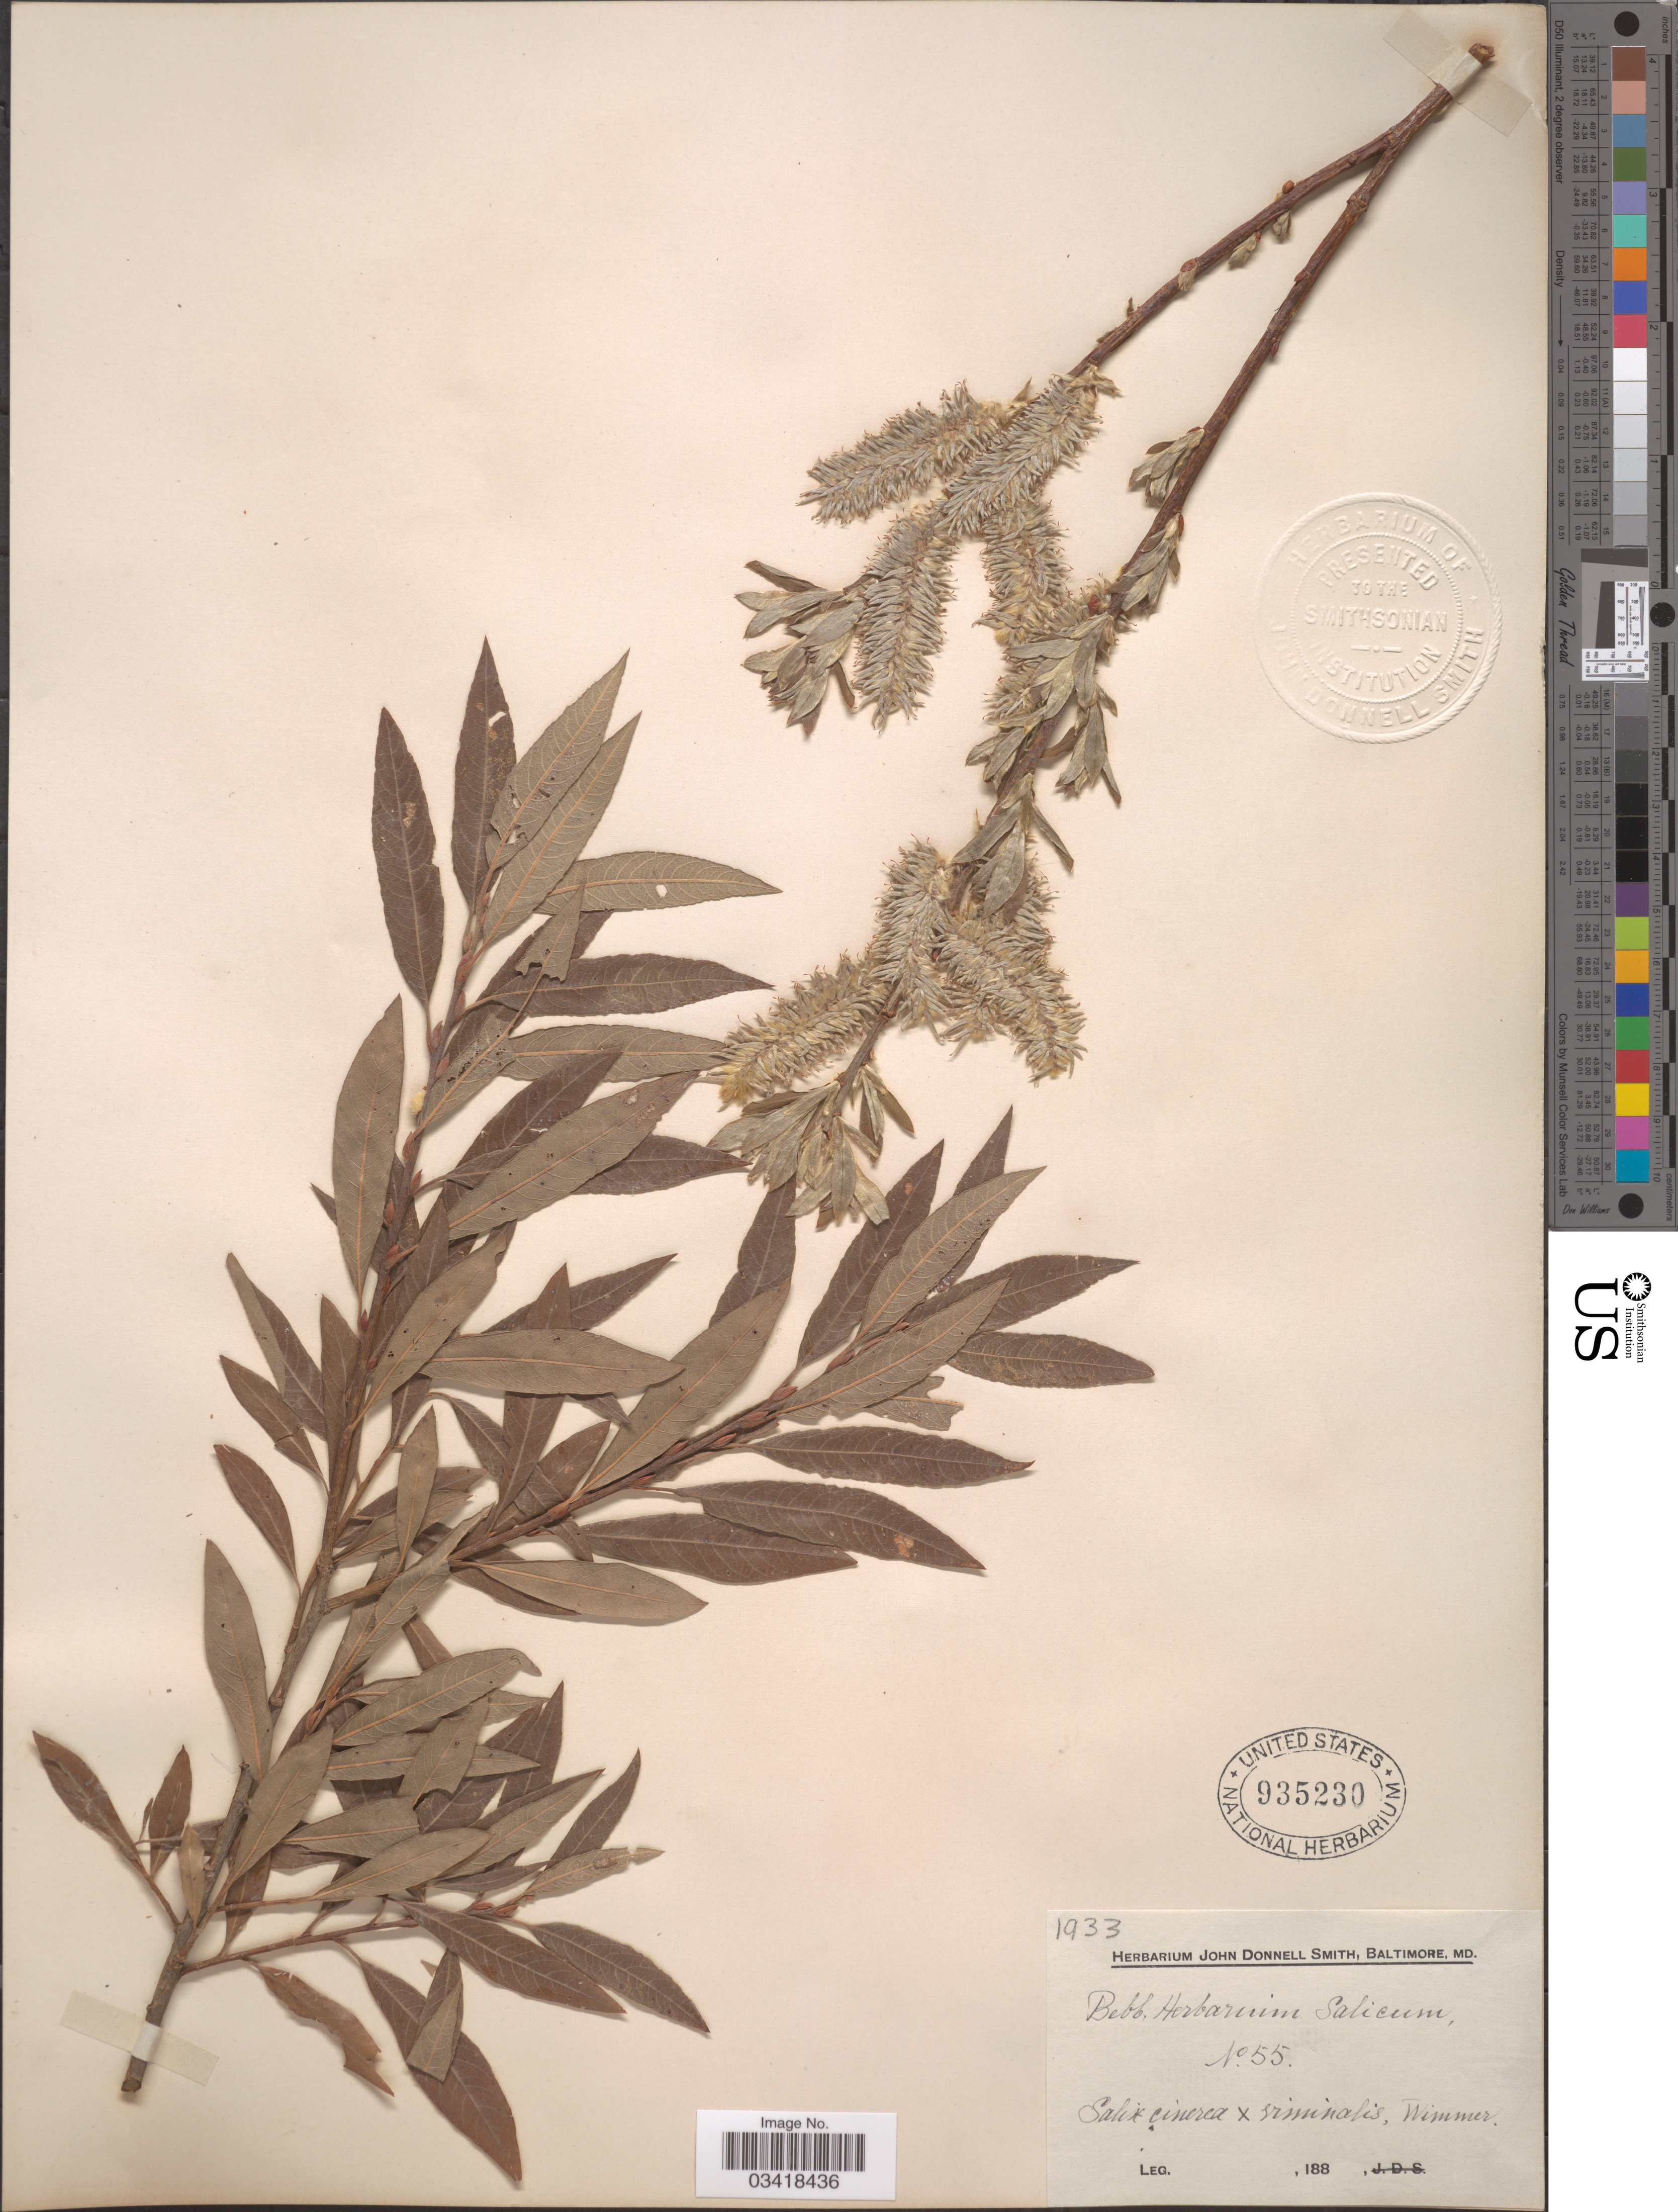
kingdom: Plantae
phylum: Tracheophyta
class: Magnoliopsida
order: Malpighiales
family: Salicaceae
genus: Salix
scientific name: Salix cinerea x S. viminalis L.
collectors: -. Bebb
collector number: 55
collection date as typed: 188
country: United States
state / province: Maryland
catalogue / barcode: US 935230